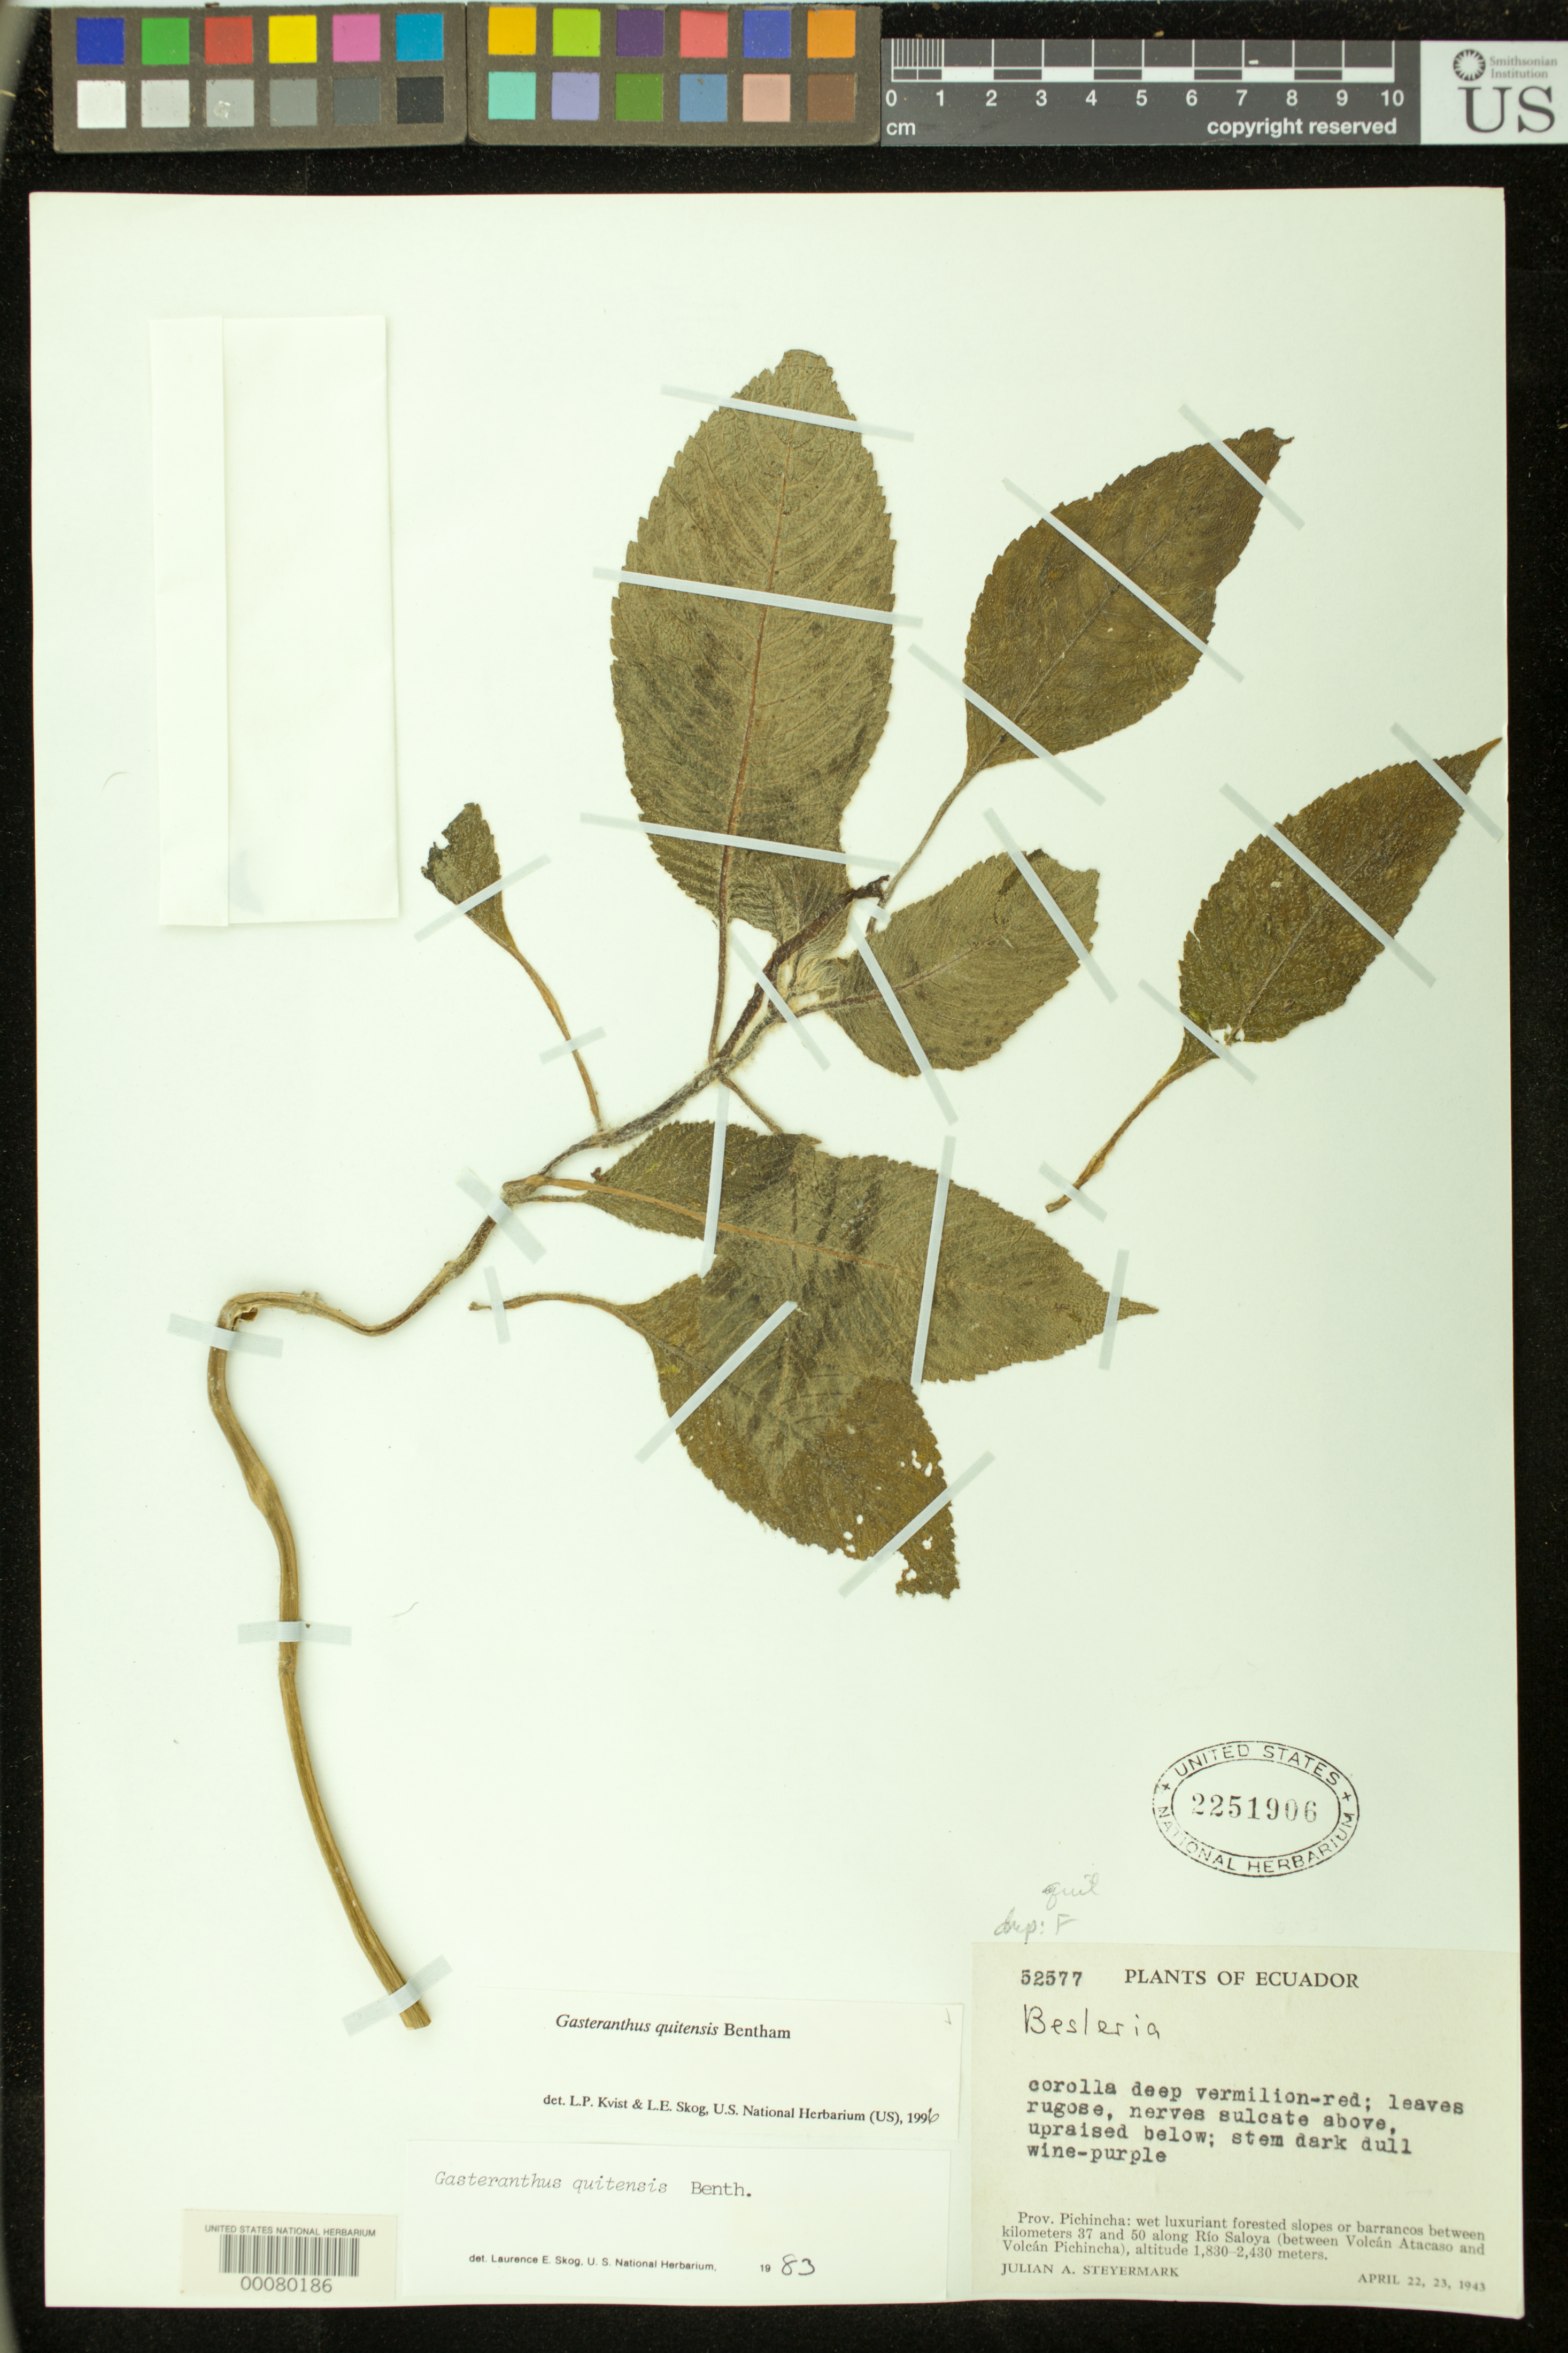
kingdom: Plantae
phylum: Tracheophyta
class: Magnoliopsida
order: Lamiales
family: Gesneriaceae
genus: Gasteranthus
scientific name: Gasteranthus quitensis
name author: Benth.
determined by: Skog, Laurence E.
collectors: J. Steyermark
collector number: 52577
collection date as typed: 22-23 Apr 1943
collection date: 1943-04-22/1943-04-23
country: Ecuador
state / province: Pichincha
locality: Between km 37 and 50 along Río Saloya (between Volcán Atacaso and Volcán Pichincha)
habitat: Wet luxuriant forested slopes or barrancos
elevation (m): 1830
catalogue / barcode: US 2251906